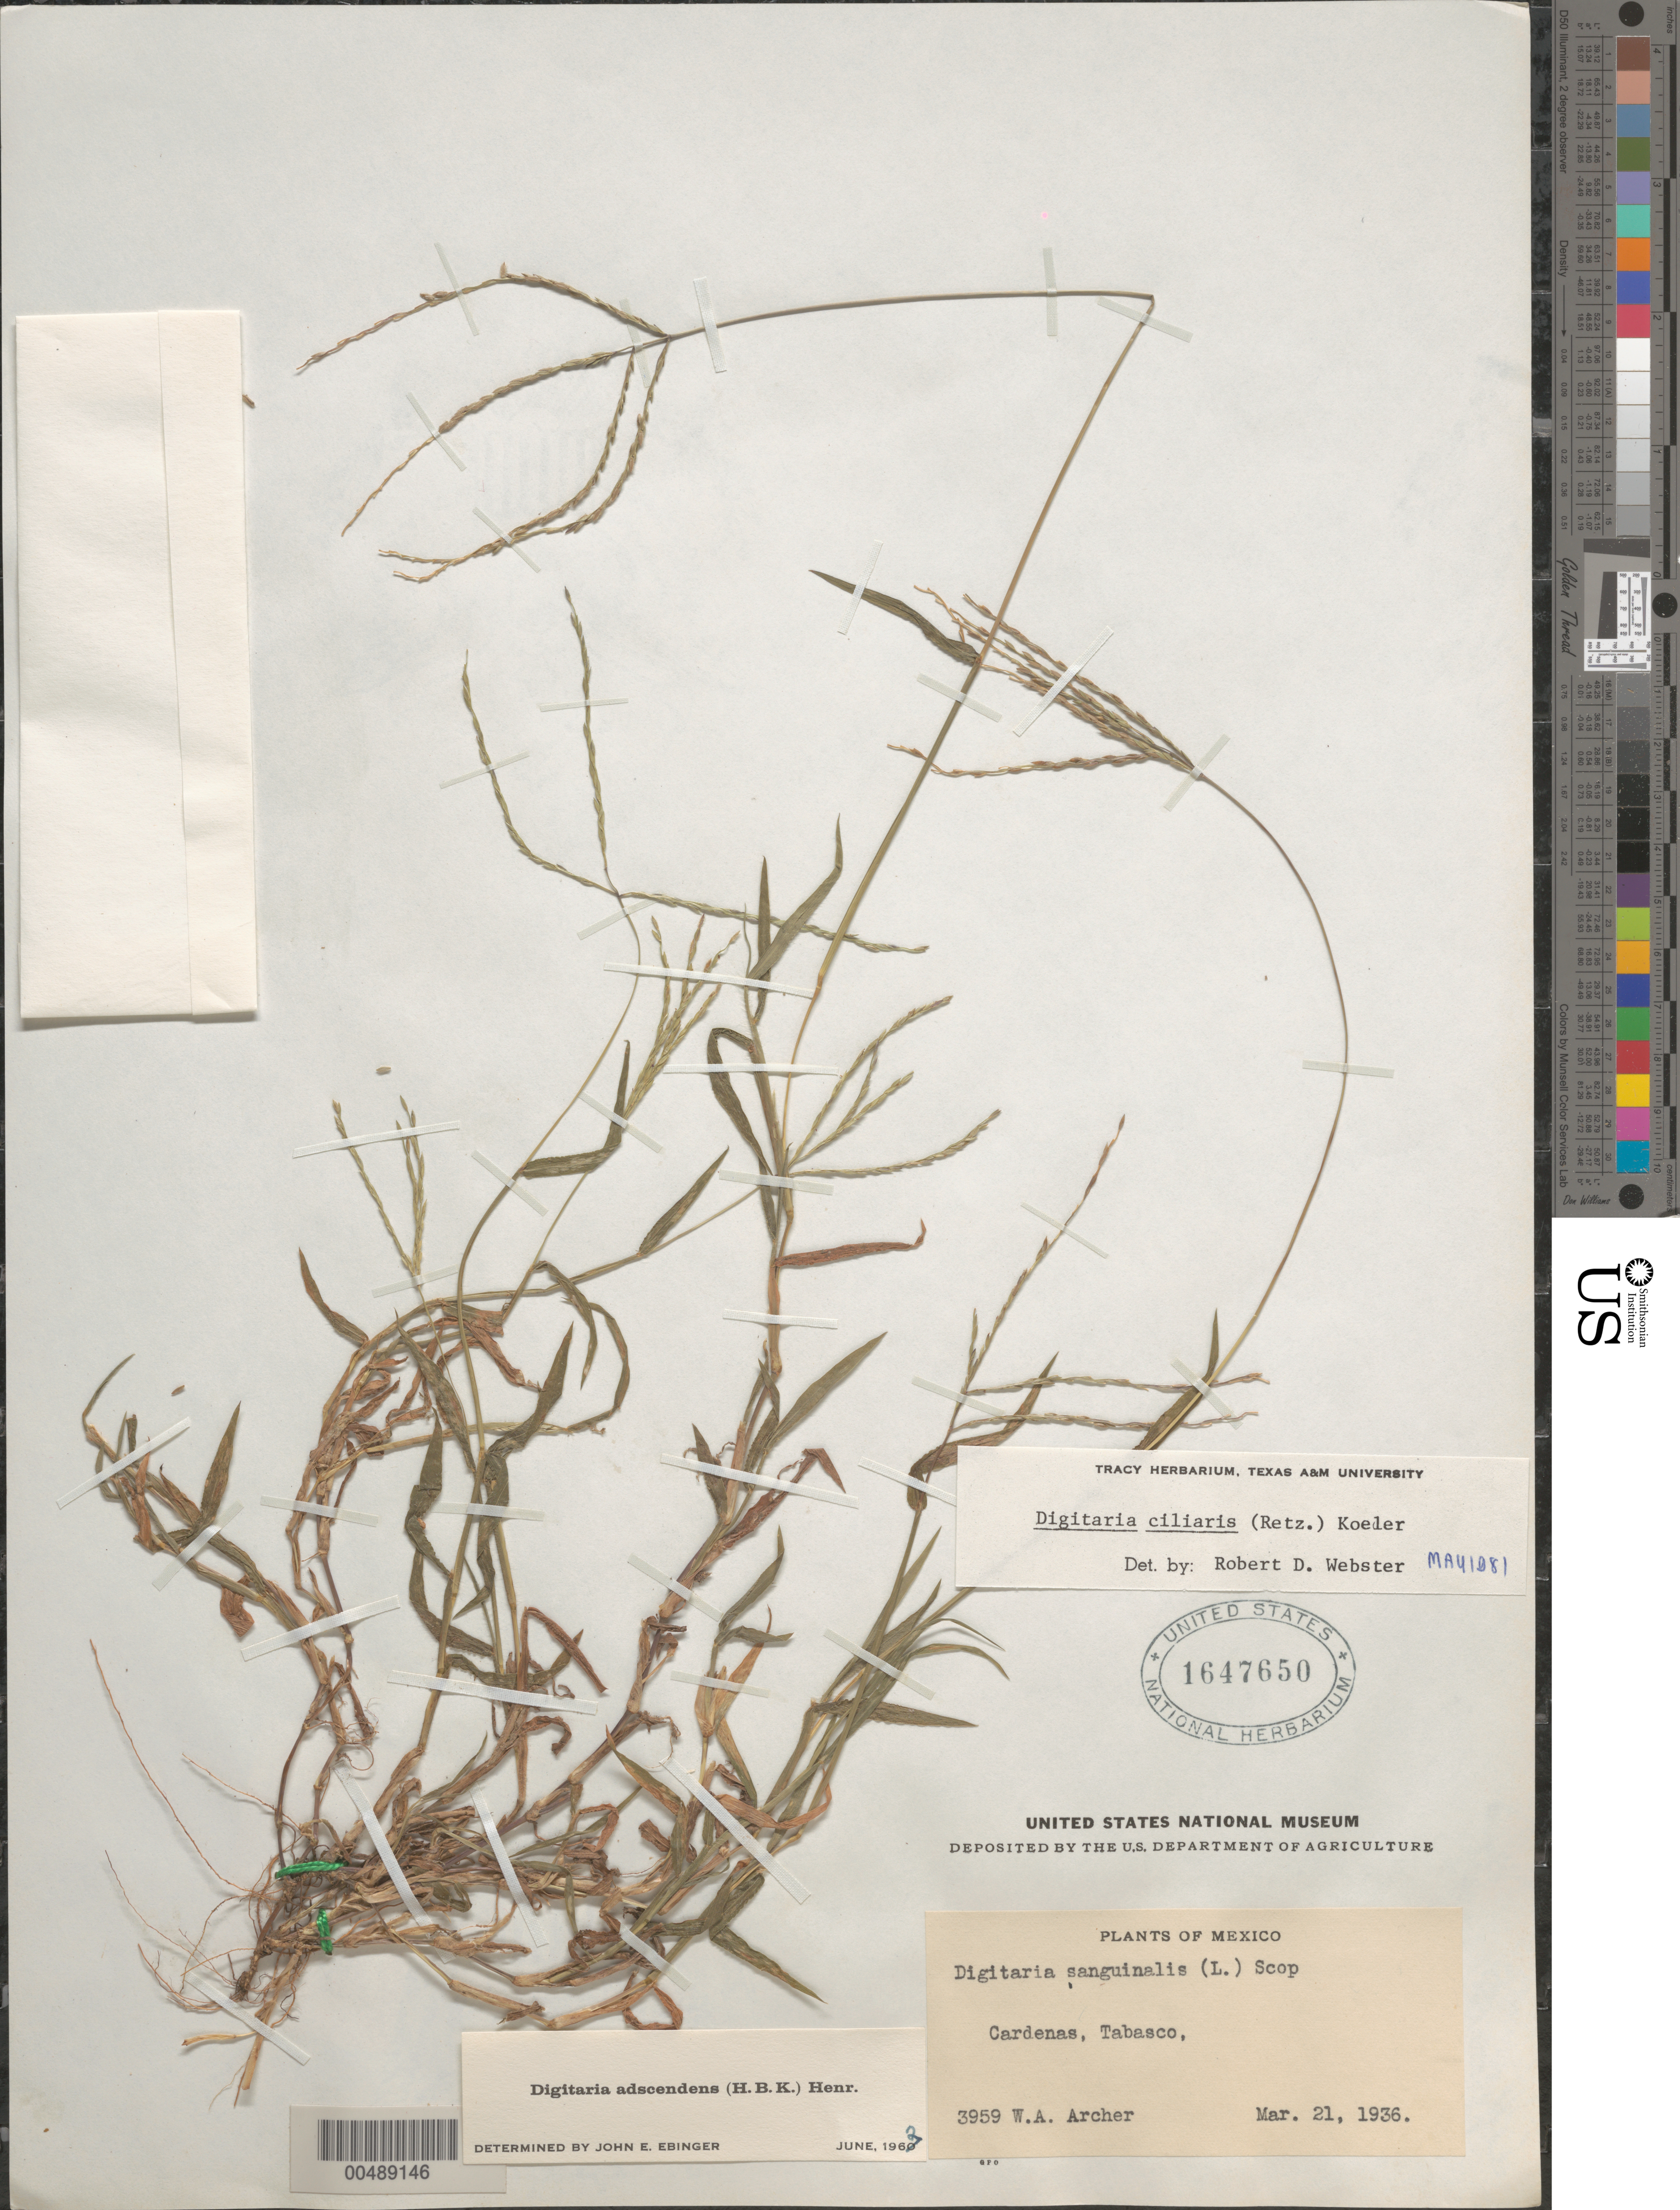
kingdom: Plantae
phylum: Tracheophyta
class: Liliopsida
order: Poales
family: Poaceae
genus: Digitaria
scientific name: Digitaria ciliaris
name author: (Retz.) Koeler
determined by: Webster, Robert D.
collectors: W. A. Archer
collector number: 3959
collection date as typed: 21 Mar 1936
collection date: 1936-03-21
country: Mexico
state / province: Tabasco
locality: Cardenas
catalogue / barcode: US 1647650